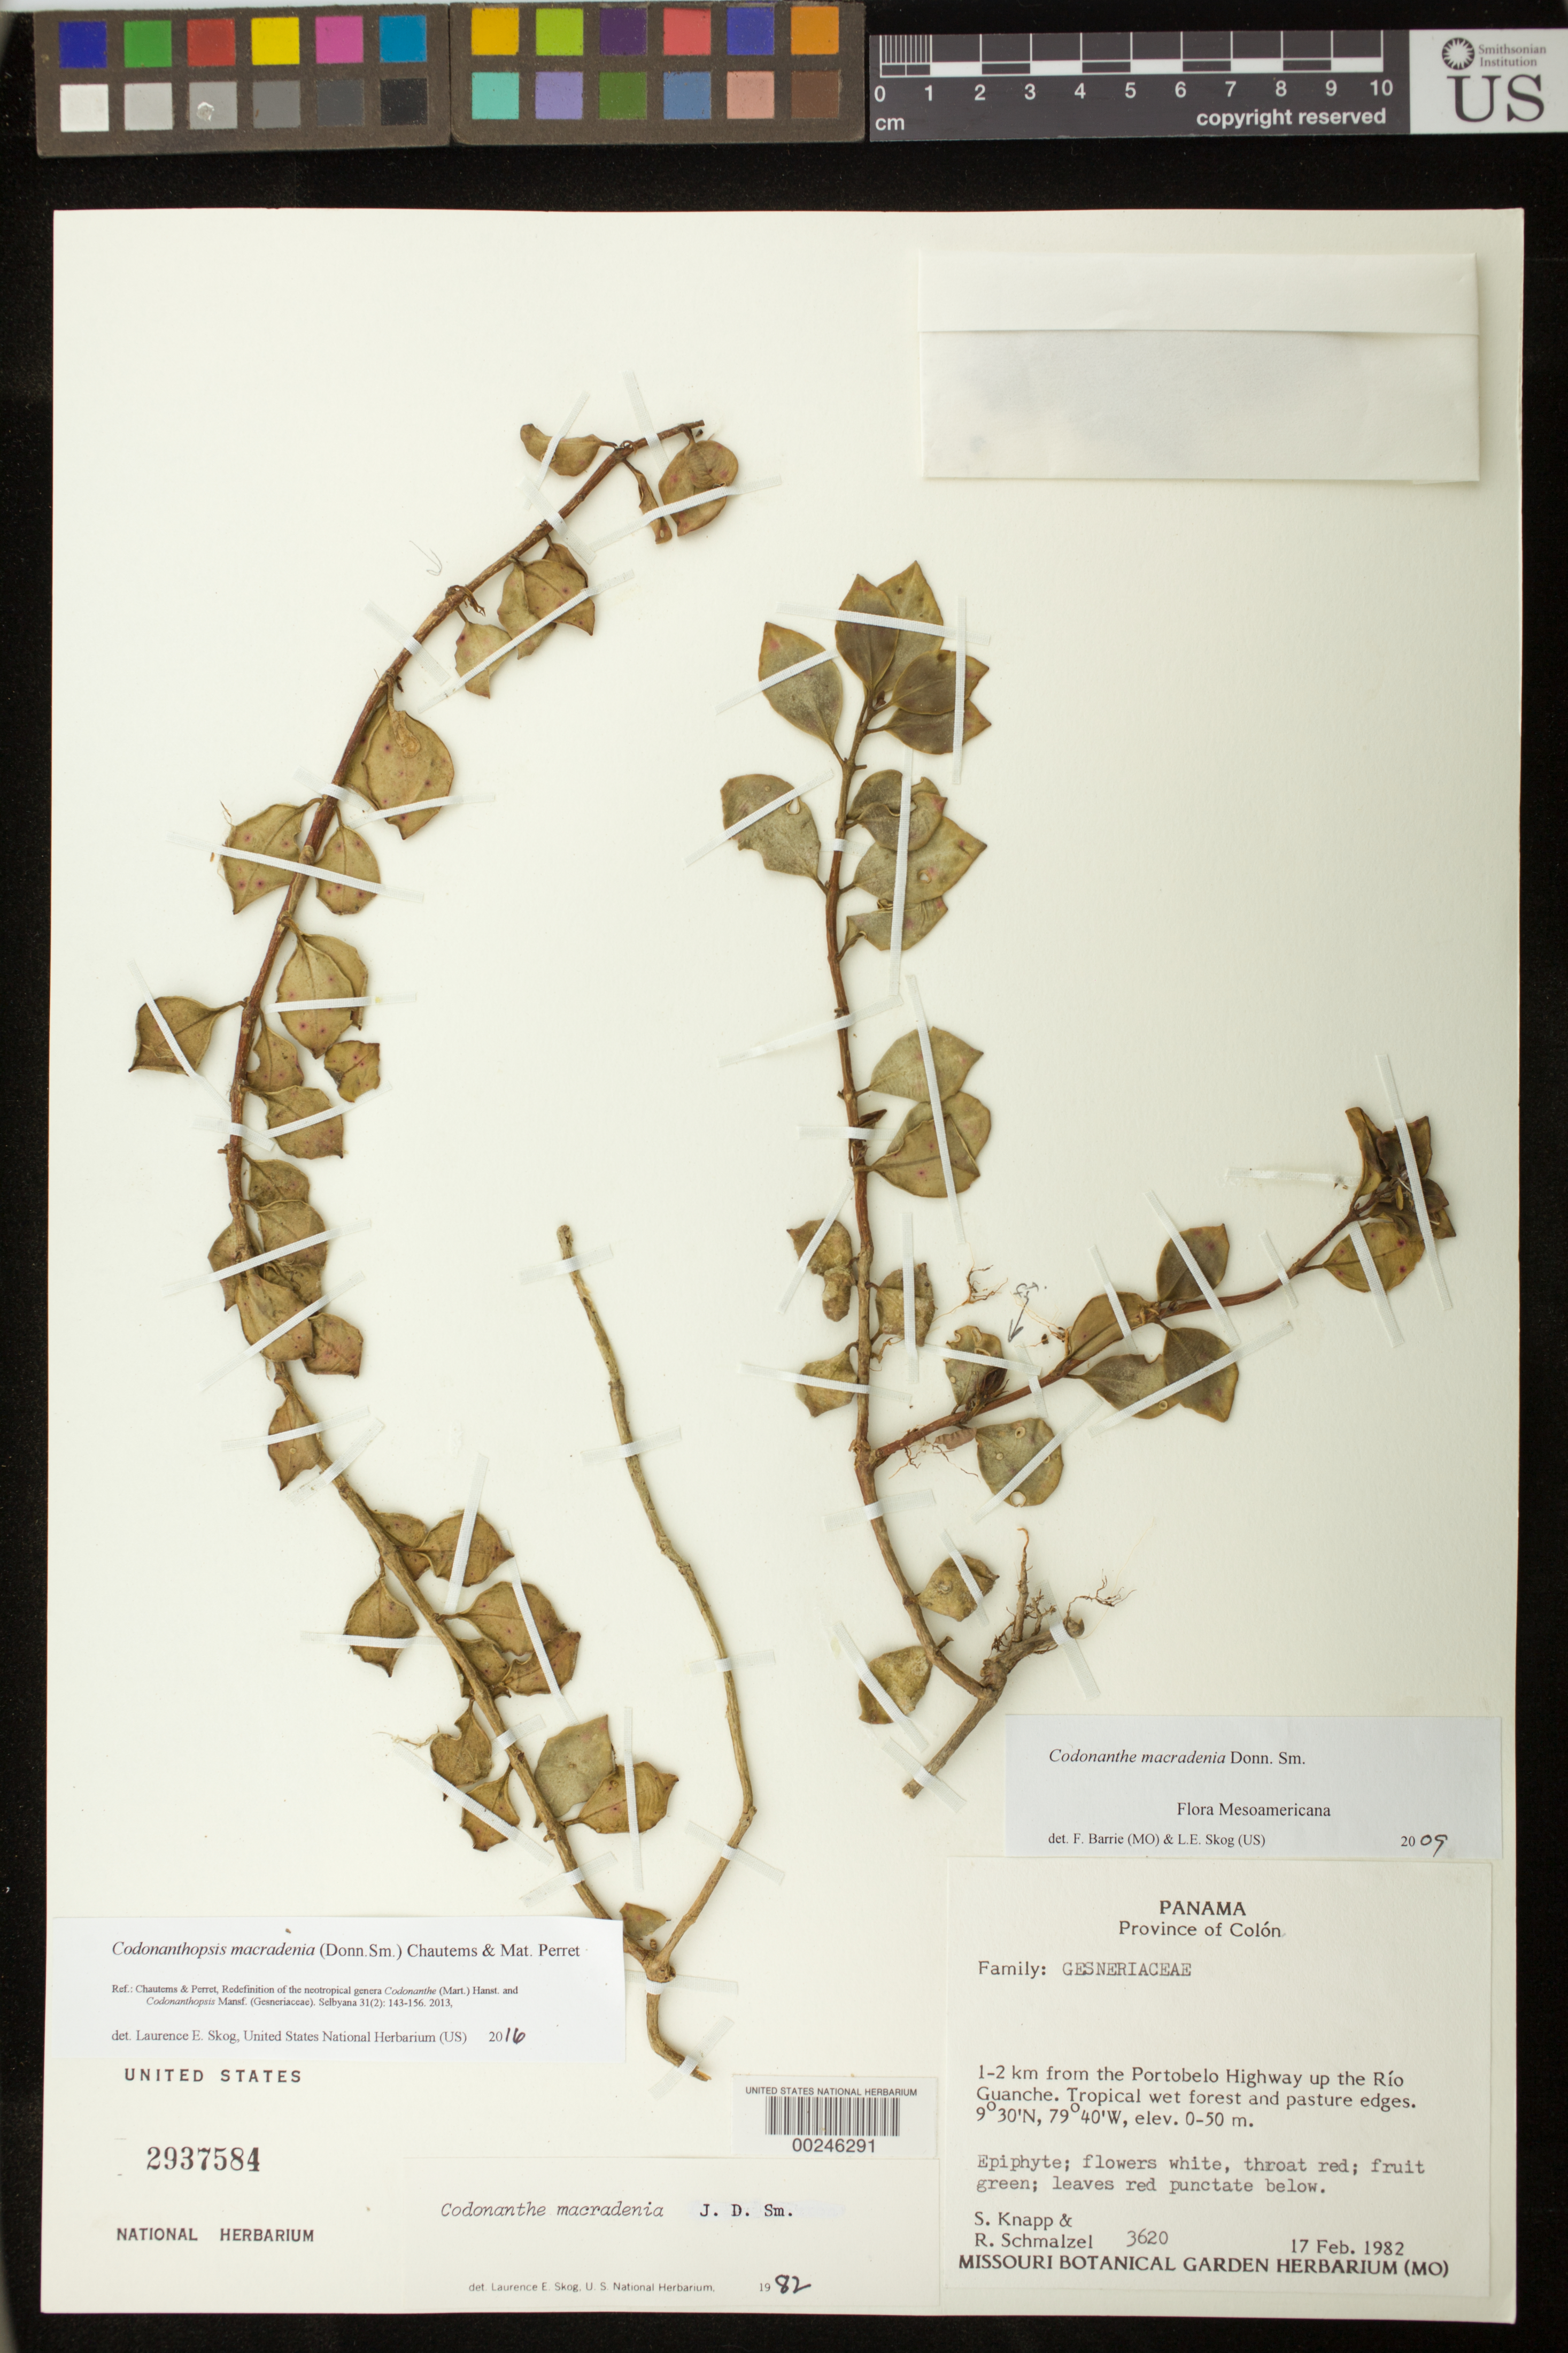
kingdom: Plantae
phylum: Tracheophyta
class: Magnoliopsida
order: Lamiales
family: Gesneriaceae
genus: Codonanthopsis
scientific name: Codonanthopsis macradenia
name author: (Donn. Sm.) Chautems & Mat.Perret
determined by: Skog, Laurence E.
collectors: S. Knapp & R. Schmalzel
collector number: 3620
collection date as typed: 17 Feb 1982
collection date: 1982-02-17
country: Panama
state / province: Colón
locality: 1-2 km from the Portobelo highway up the Rio Guanche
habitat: Tropical wet forest and pasture edges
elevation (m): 0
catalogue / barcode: US 2937584